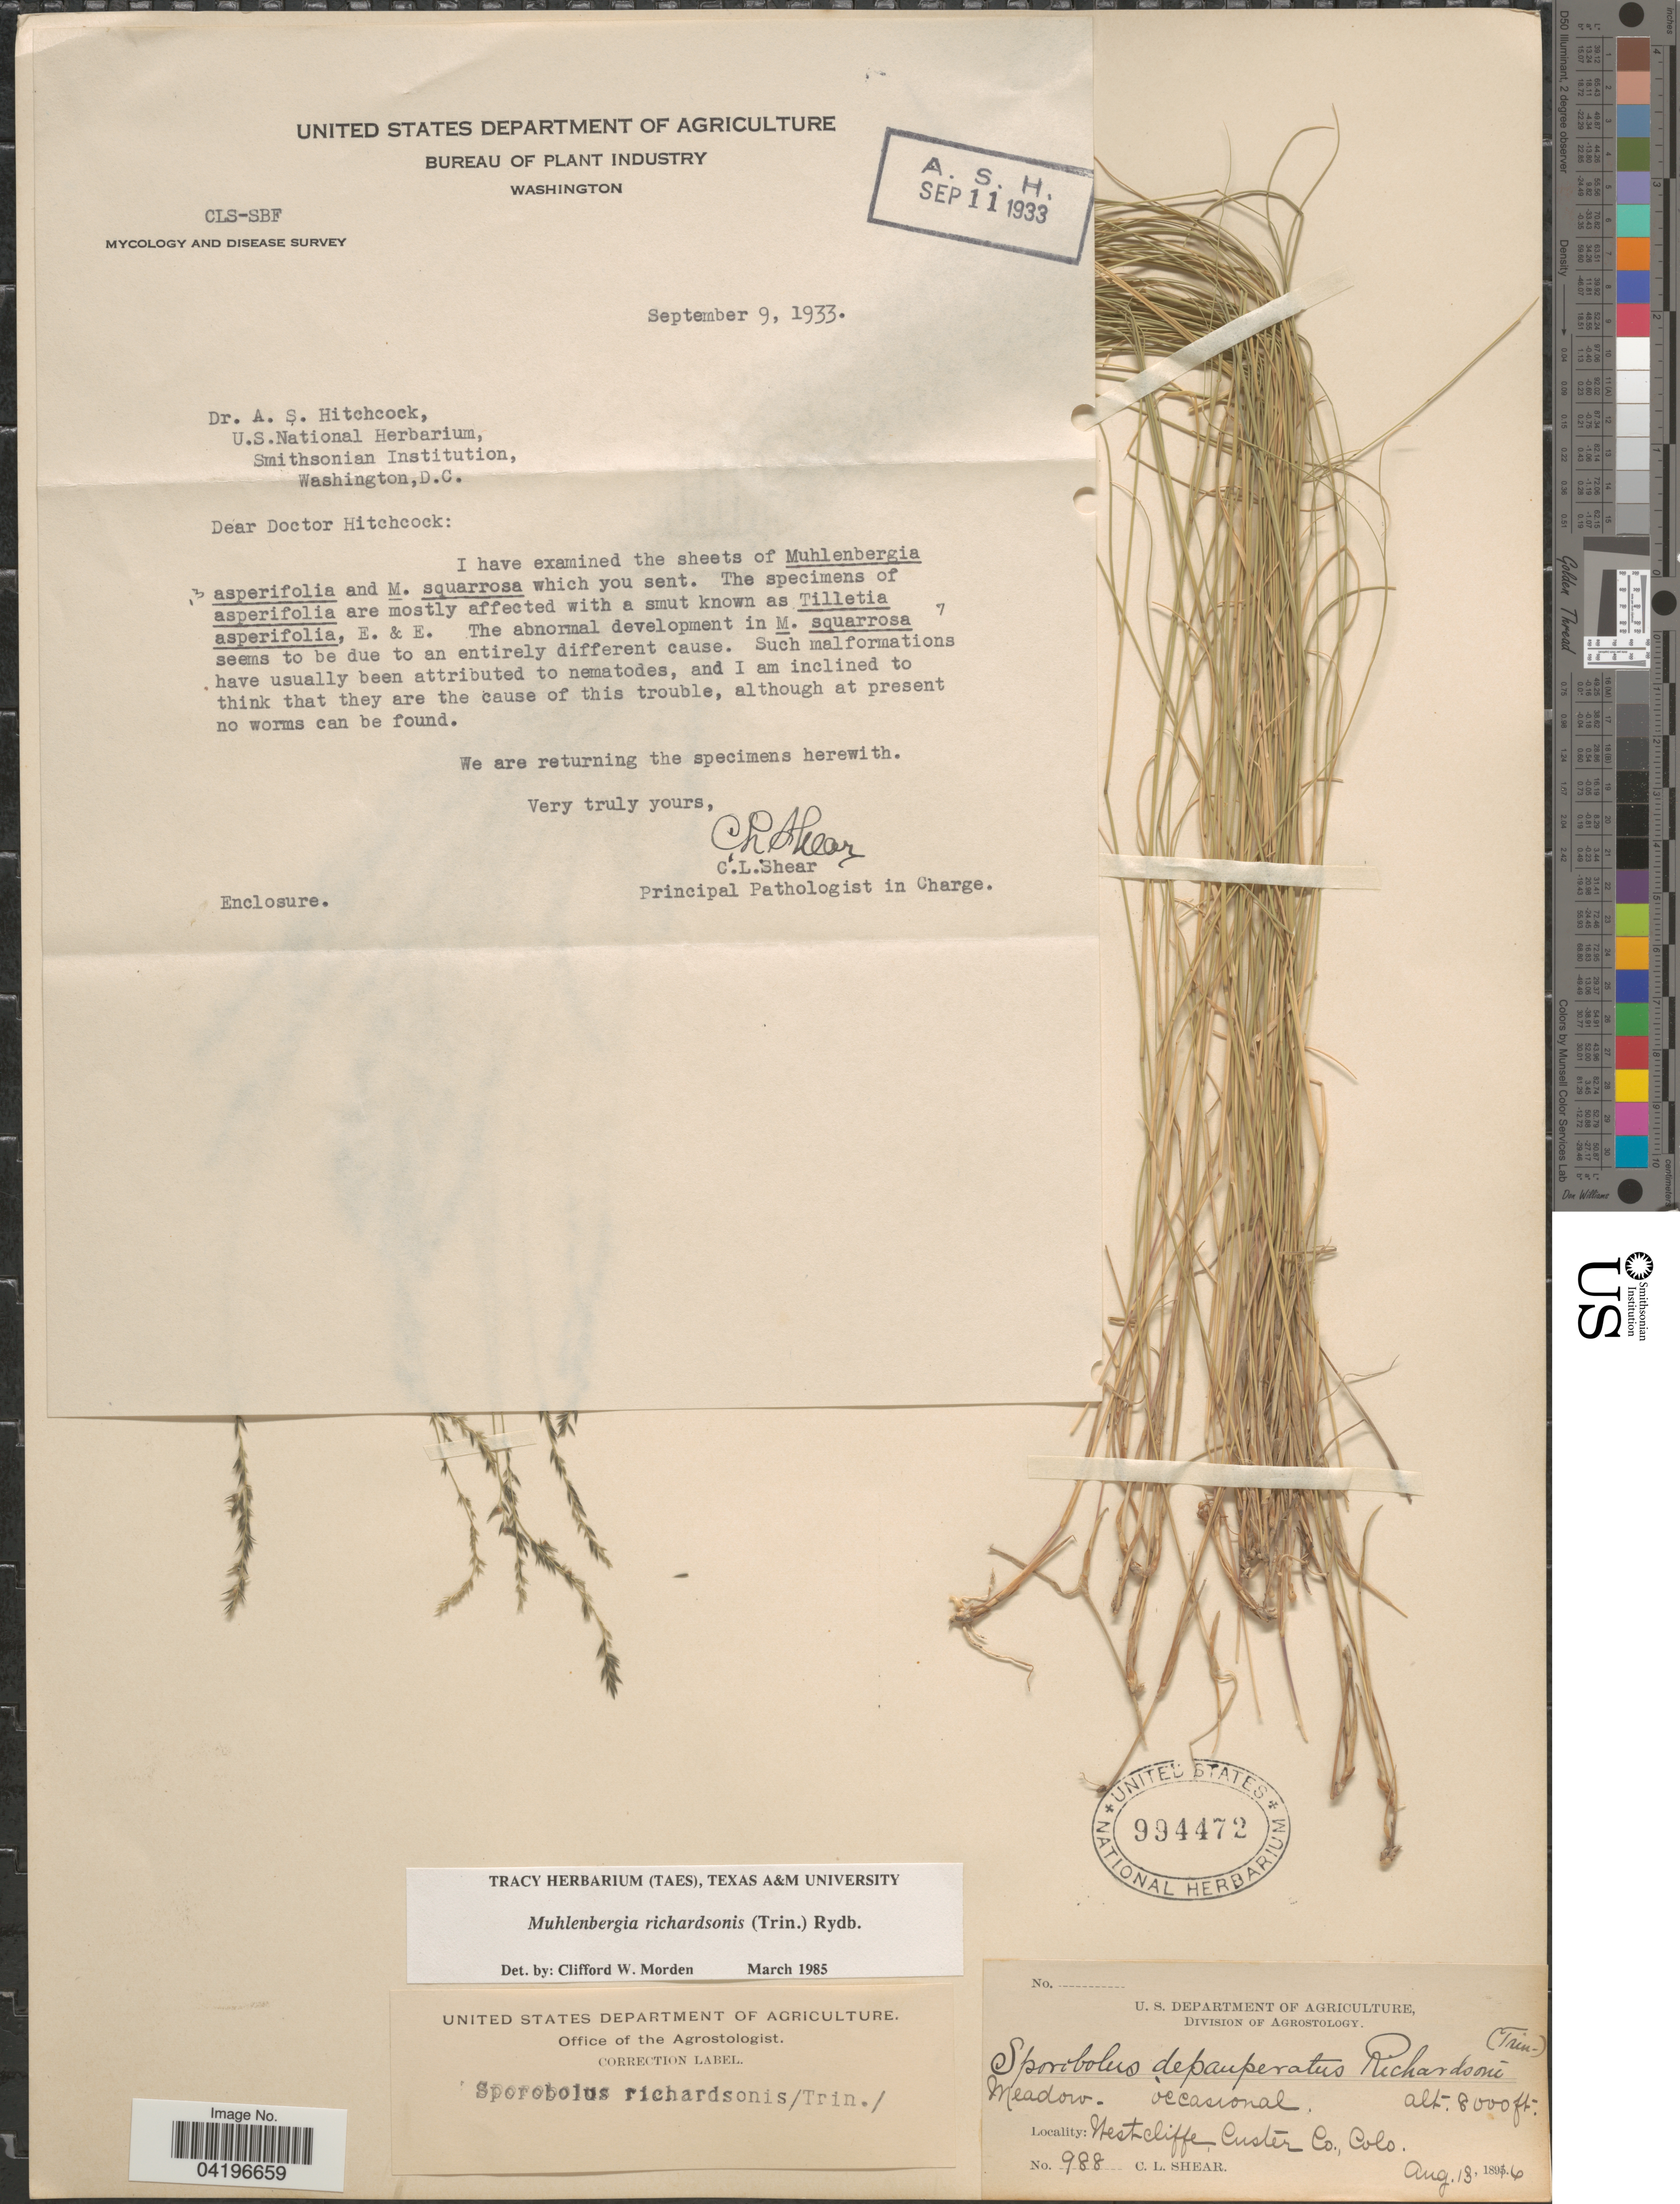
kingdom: Plantae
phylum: Tracheophyta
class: Liliopsida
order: Poales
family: Poaceae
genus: Muhlenbergia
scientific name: Muhlenbergia richardsonis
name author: (Trin.) Rydb.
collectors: C. L. Shear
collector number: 988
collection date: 1896-08-13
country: United States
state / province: Colorado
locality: Nestcliffe, Custer Co.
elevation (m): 2438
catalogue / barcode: US 994472